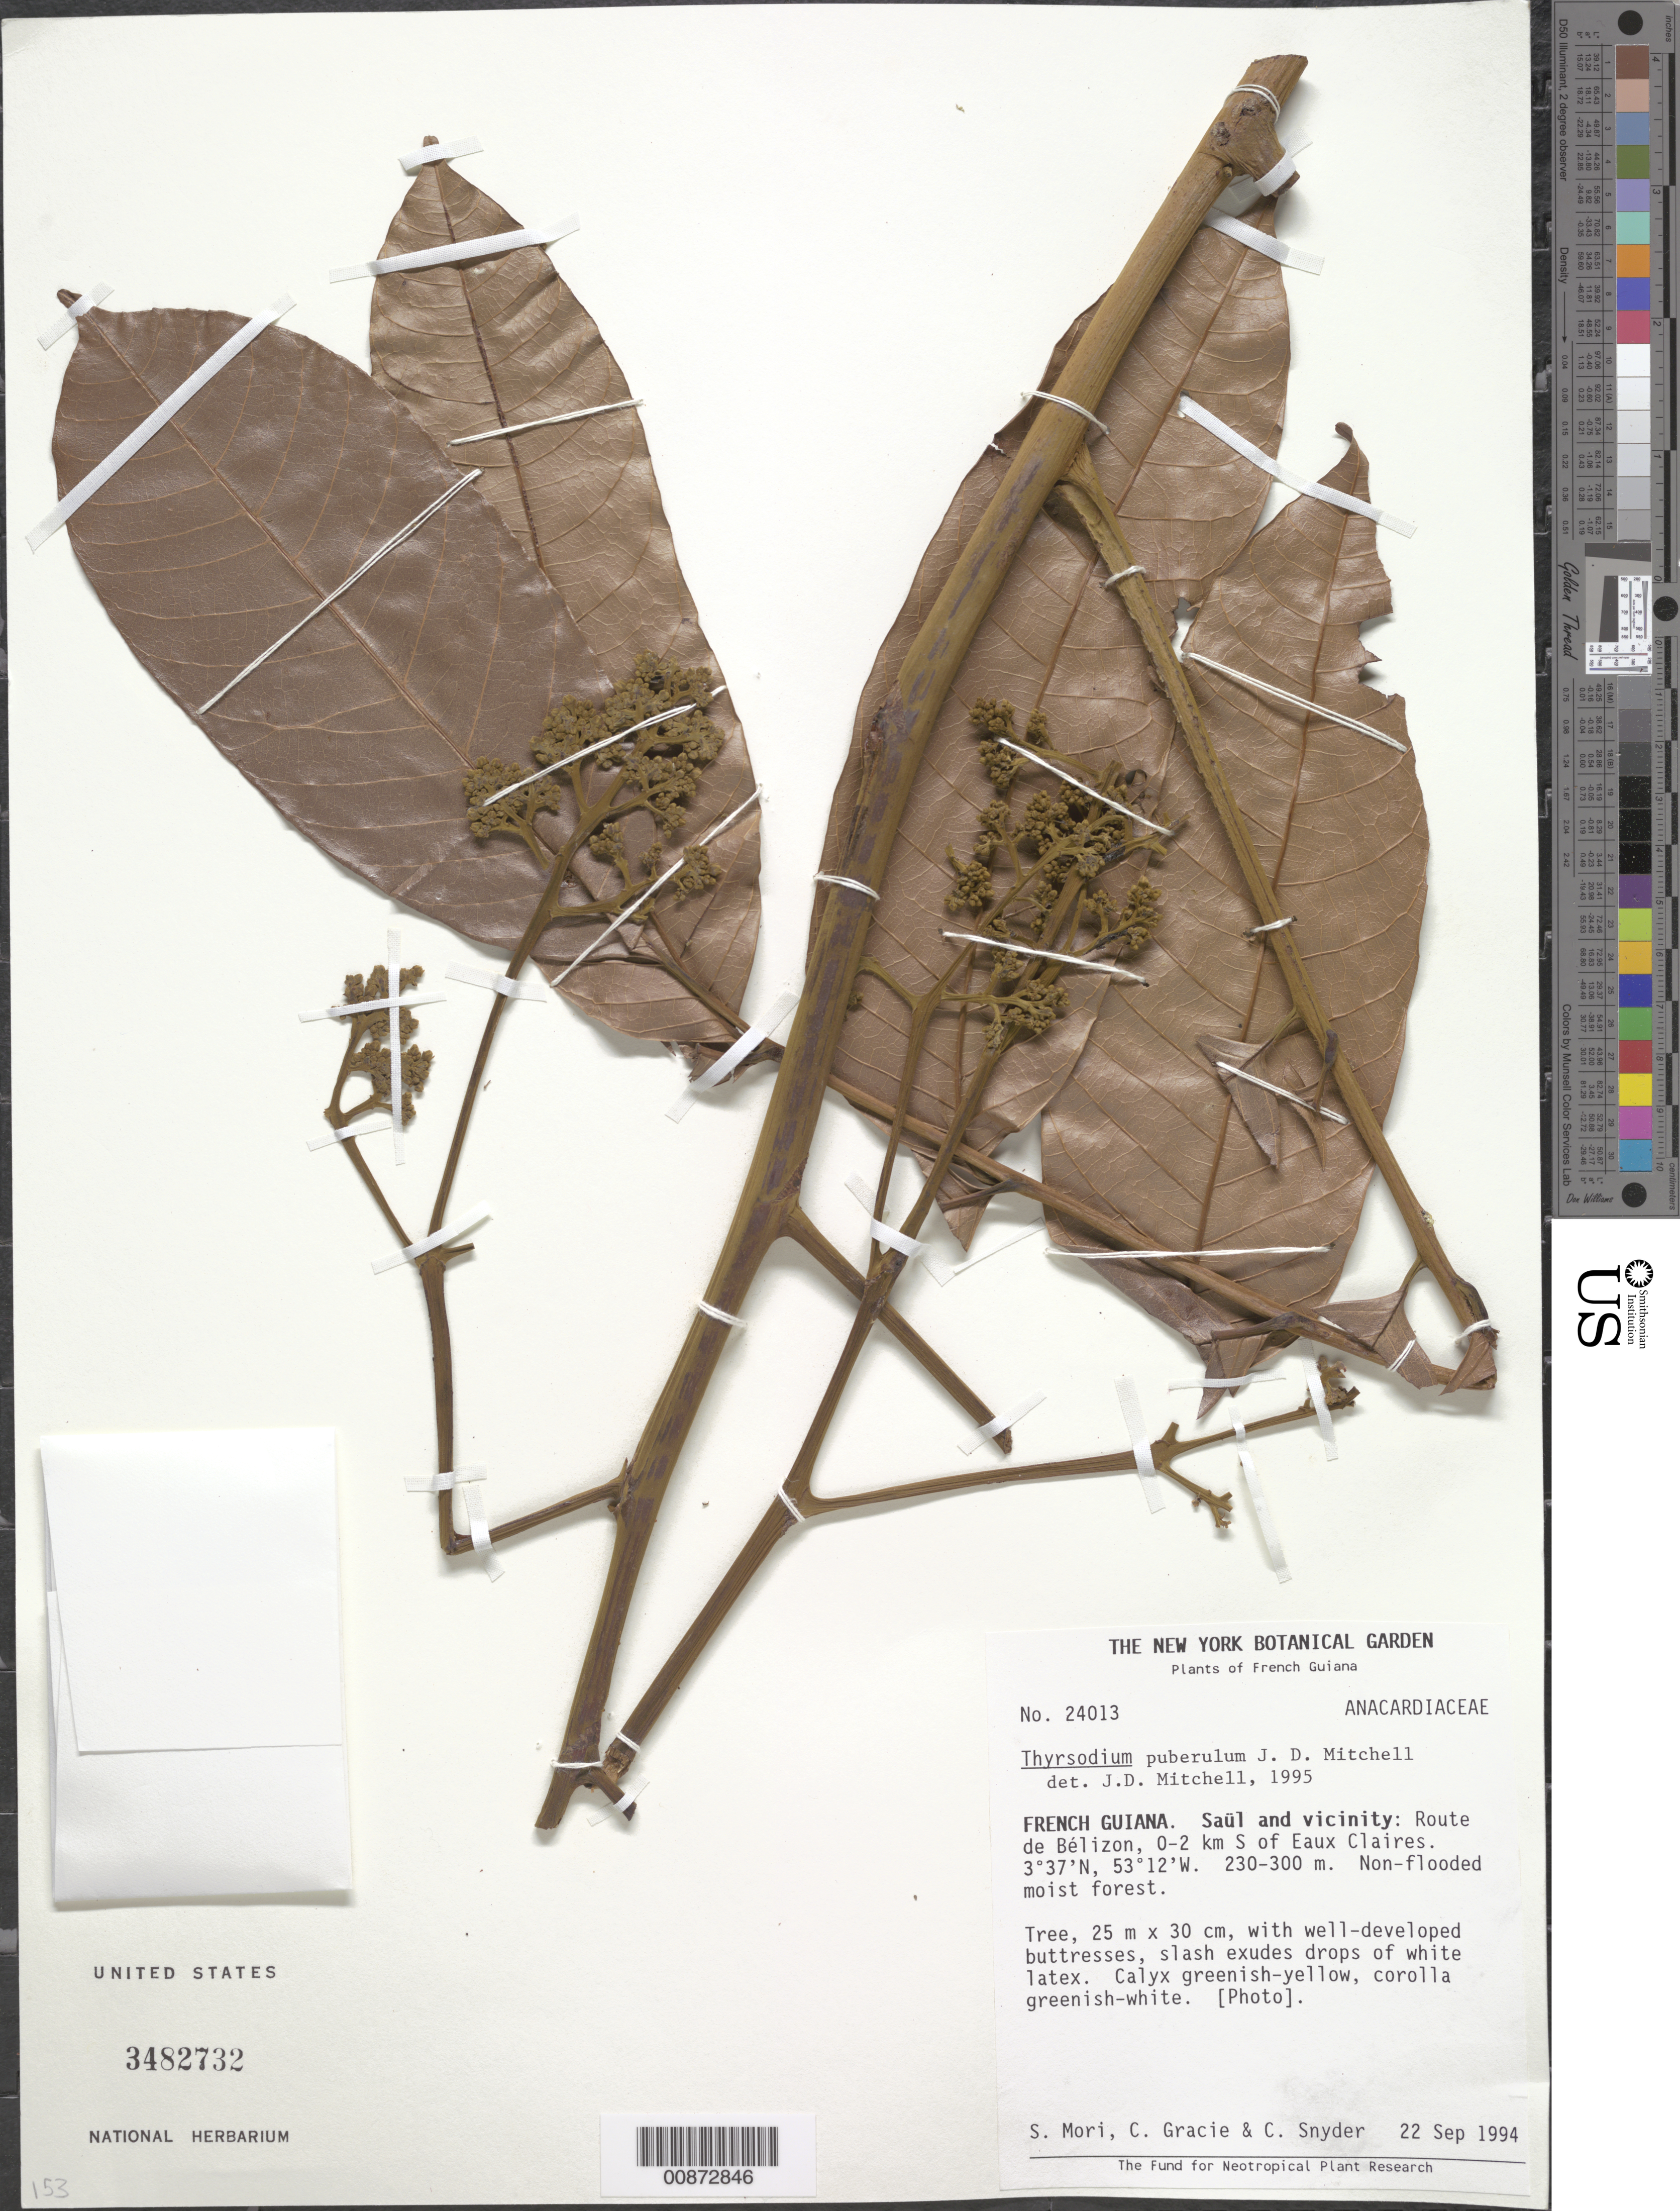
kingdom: Plantae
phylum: Tracheophyta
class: Magnoliopsida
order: Sapindales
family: Anacardiaceae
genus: Thyrsodium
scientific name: Thyrsodium puberulum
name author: J.D. Mitch. & Daly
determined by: Mitchell, John D.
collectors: S. Mori, C. A. Gracie & C. Snyder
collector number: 24013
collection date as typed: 22-Sep-94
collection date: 1994-09-22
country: French Guiana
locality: Saül and vic., Route de Bélizon, 0-2 km S of Eaux Claires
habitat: Non-flooded moist forest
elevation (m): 230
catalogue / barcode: US 3482732